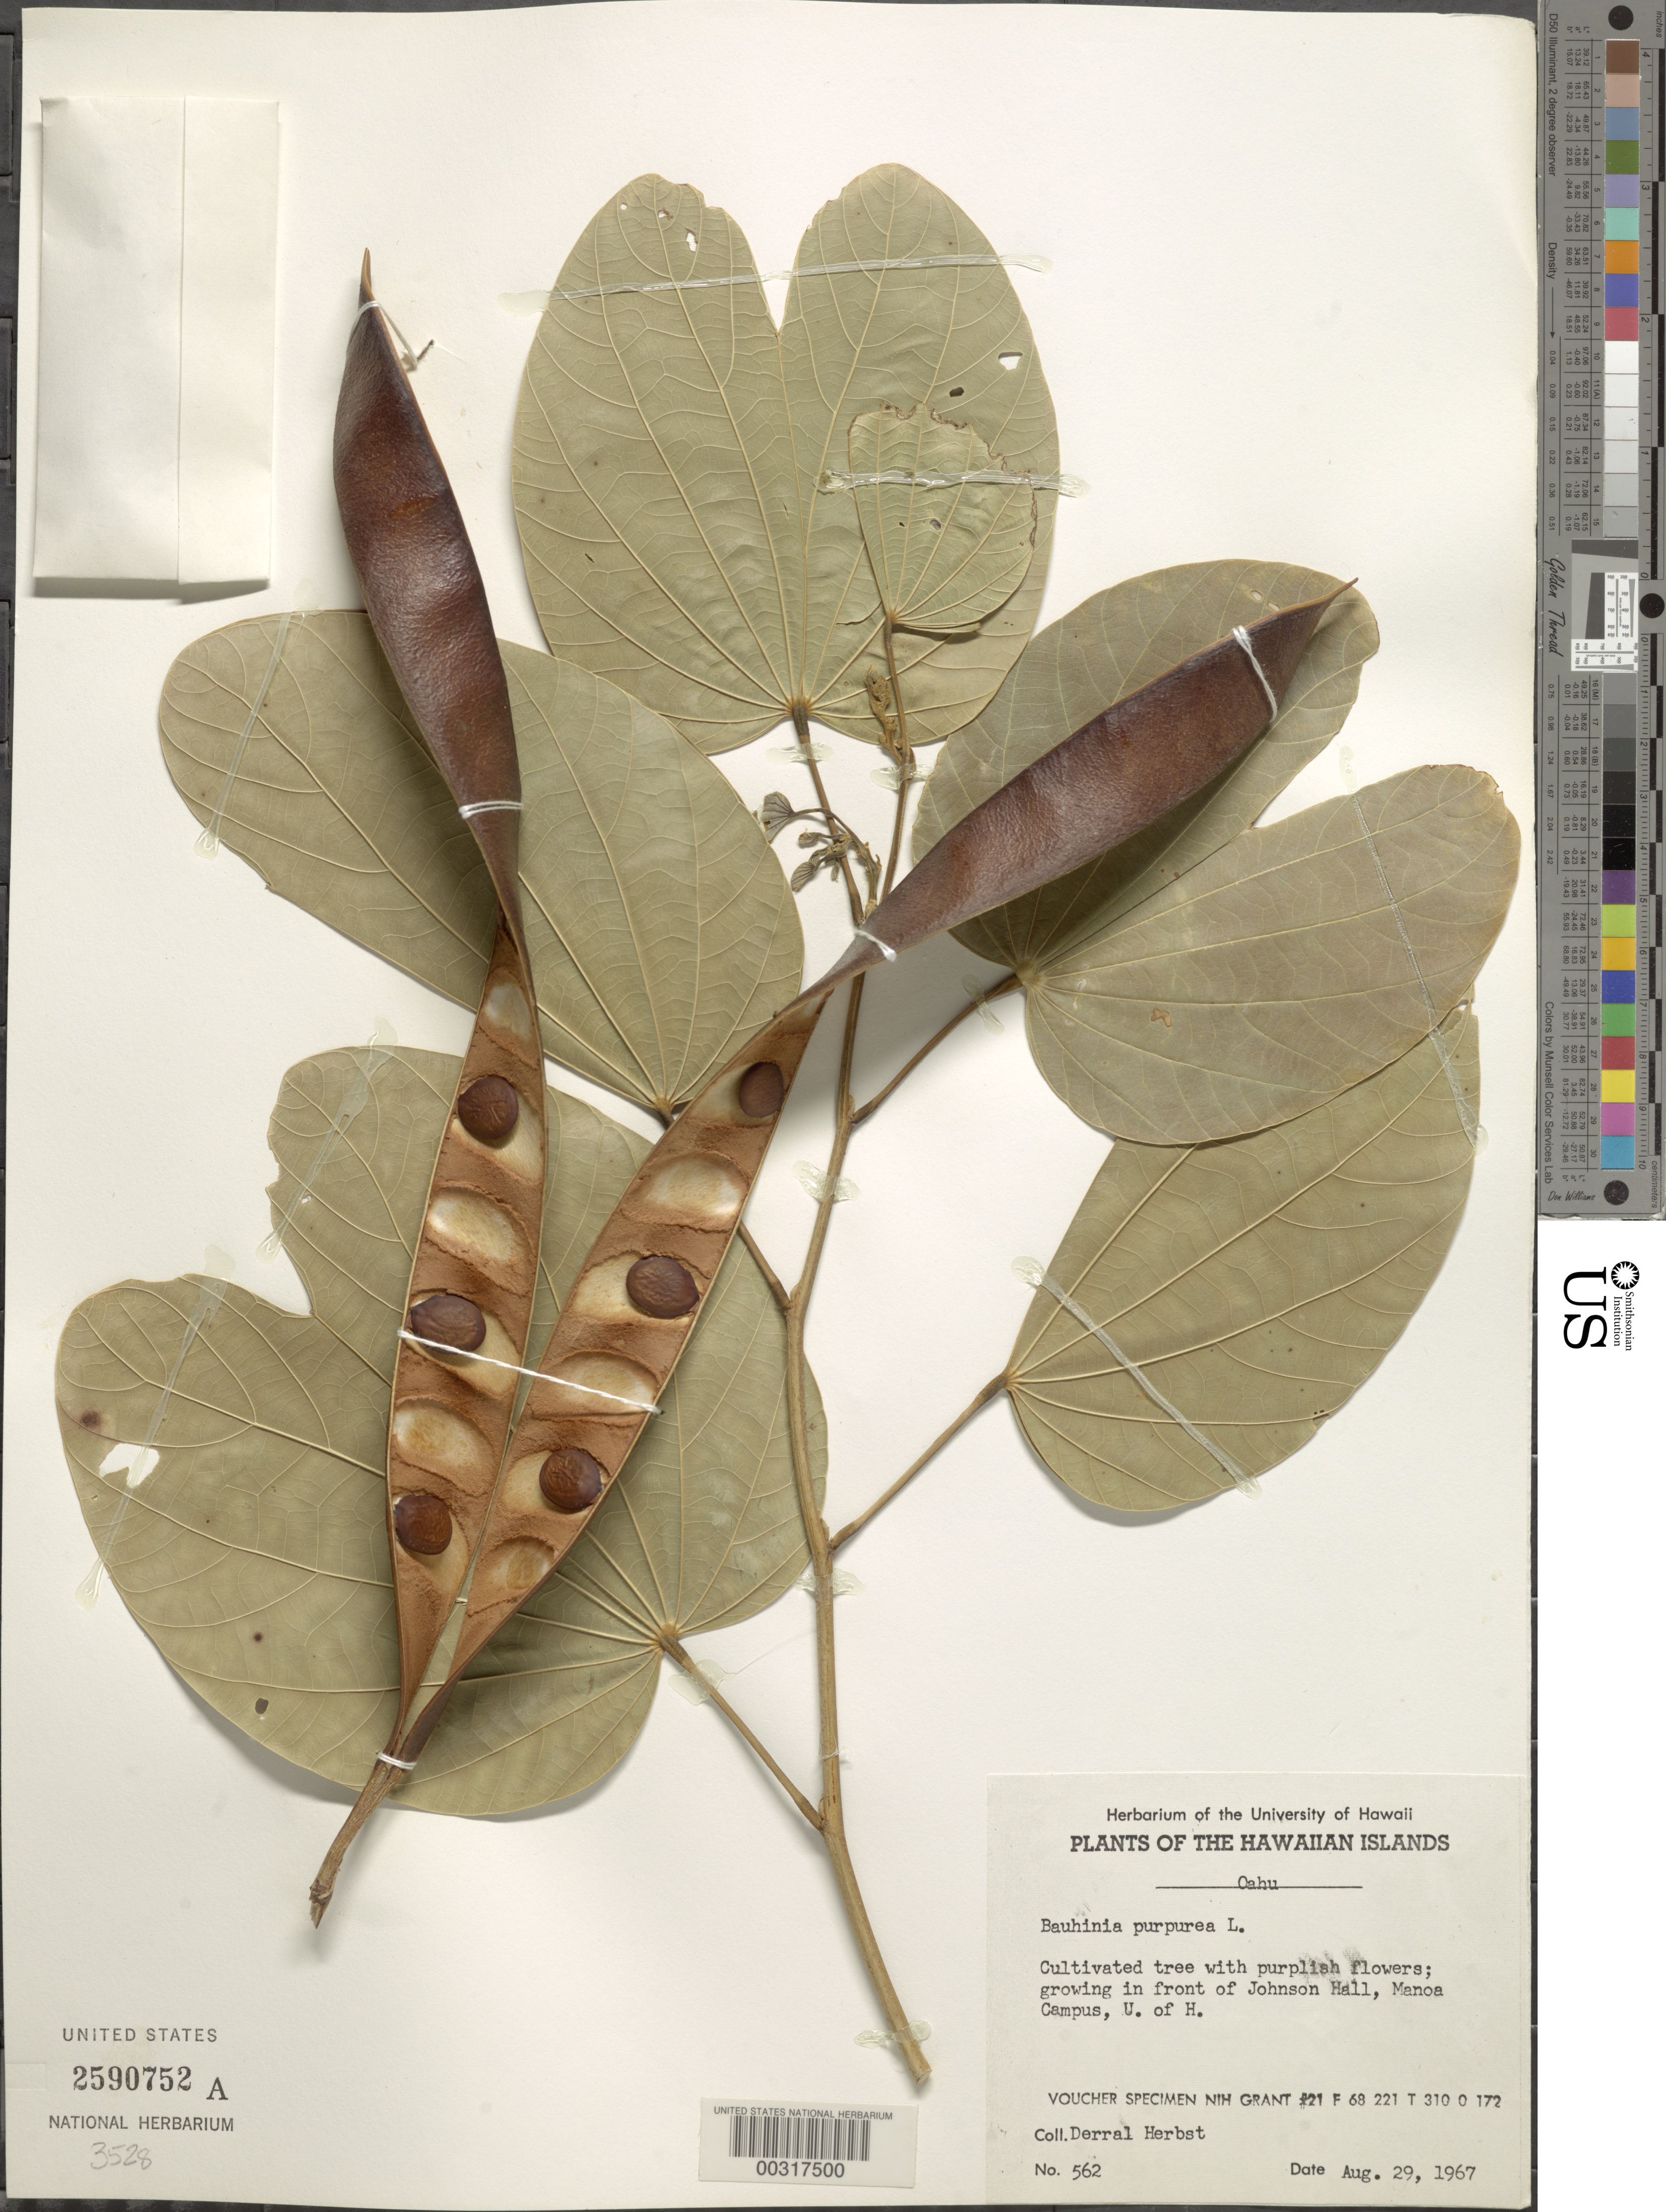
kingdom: Plantae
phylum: Tracheophyta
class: Magnoliopsida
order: Fabales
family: Fabaceae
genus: Bauhinia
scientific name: Bauhinia monandra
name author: Kurz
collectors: D. R. Herbst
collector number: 562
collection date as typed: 29 Aug 1967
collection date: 1967-08-29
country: United States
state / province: Hawaii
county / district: Honolulu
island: Oahu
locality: In front of johnson hall, manoa campus, u of h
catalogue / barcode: US 2590752A